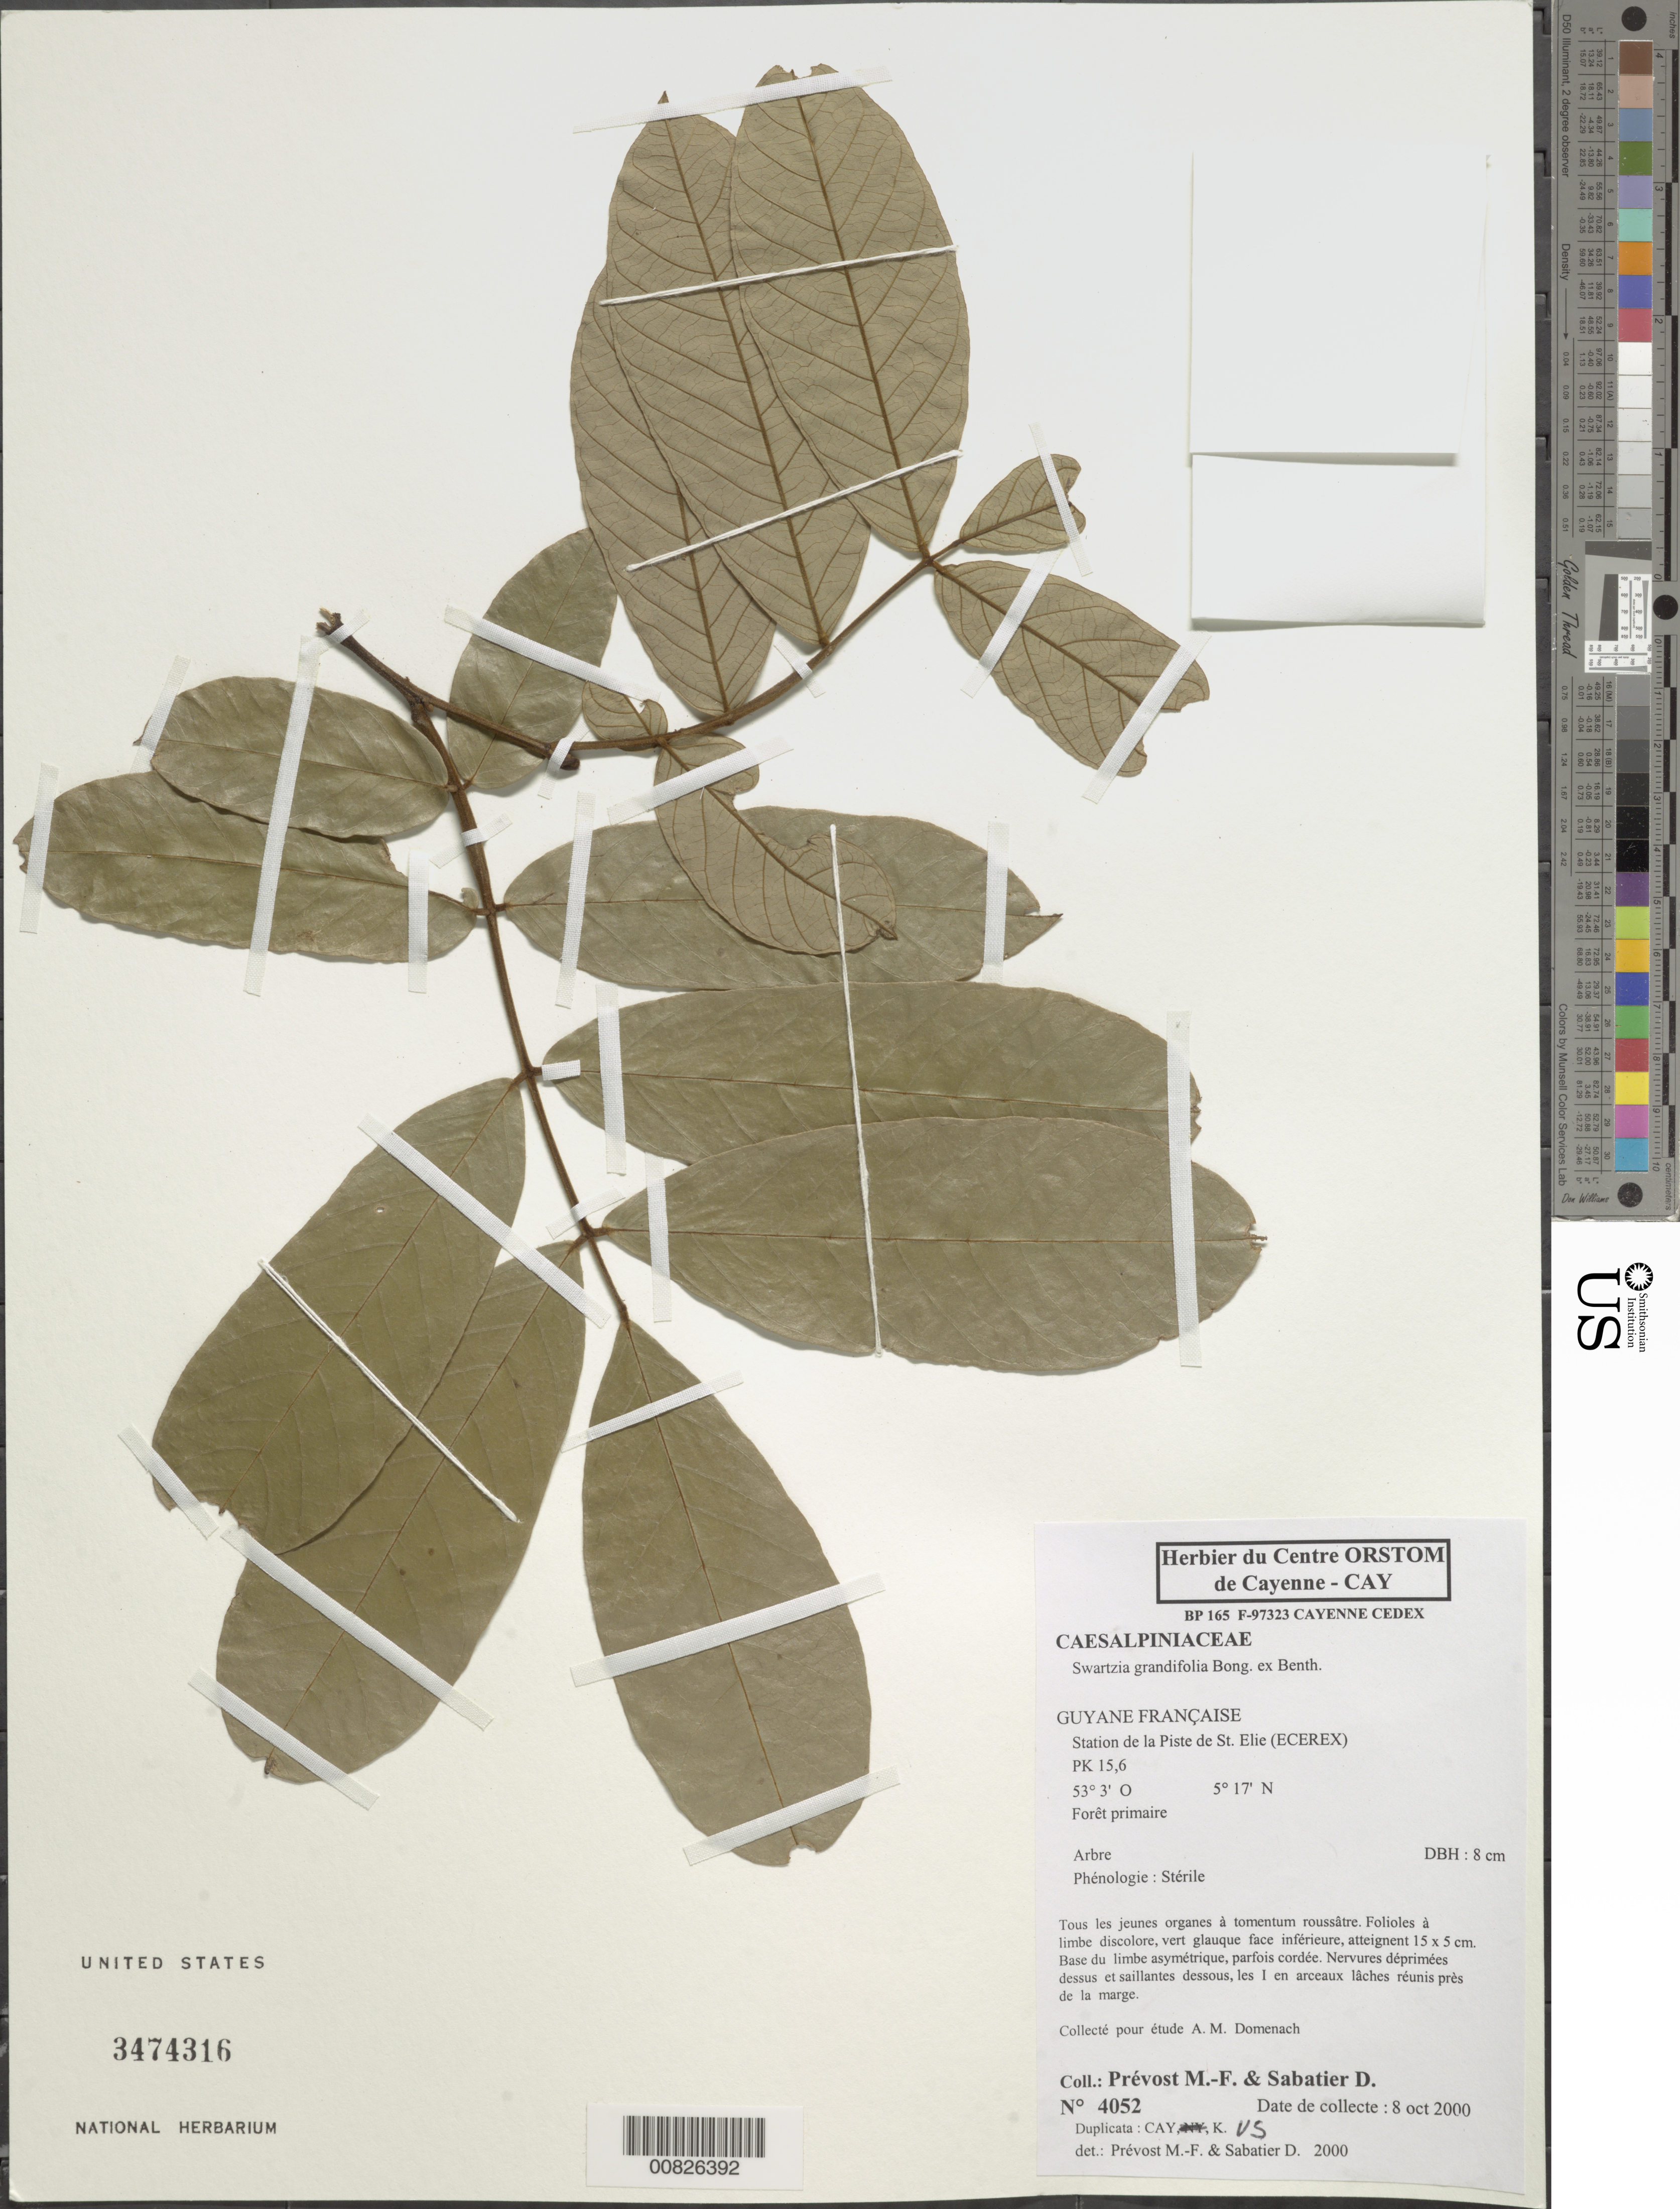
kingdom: Plantae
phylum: Tracheophyta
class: Magnoliopsida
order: Fabales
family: Fabaceae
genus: Swartzia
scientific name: Swartzia grandifolia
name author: Bong. ex Benth.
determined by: Prévost, M.-F.; Sabatier, D.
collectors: M.-F. Prévost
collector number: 4052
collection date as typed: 8-Oct-00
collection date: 2000-10-08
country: French Guiana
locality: Station de la Piste de Saint-Élie (ECEREX)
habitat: Primary forest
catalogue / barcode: US 3474316